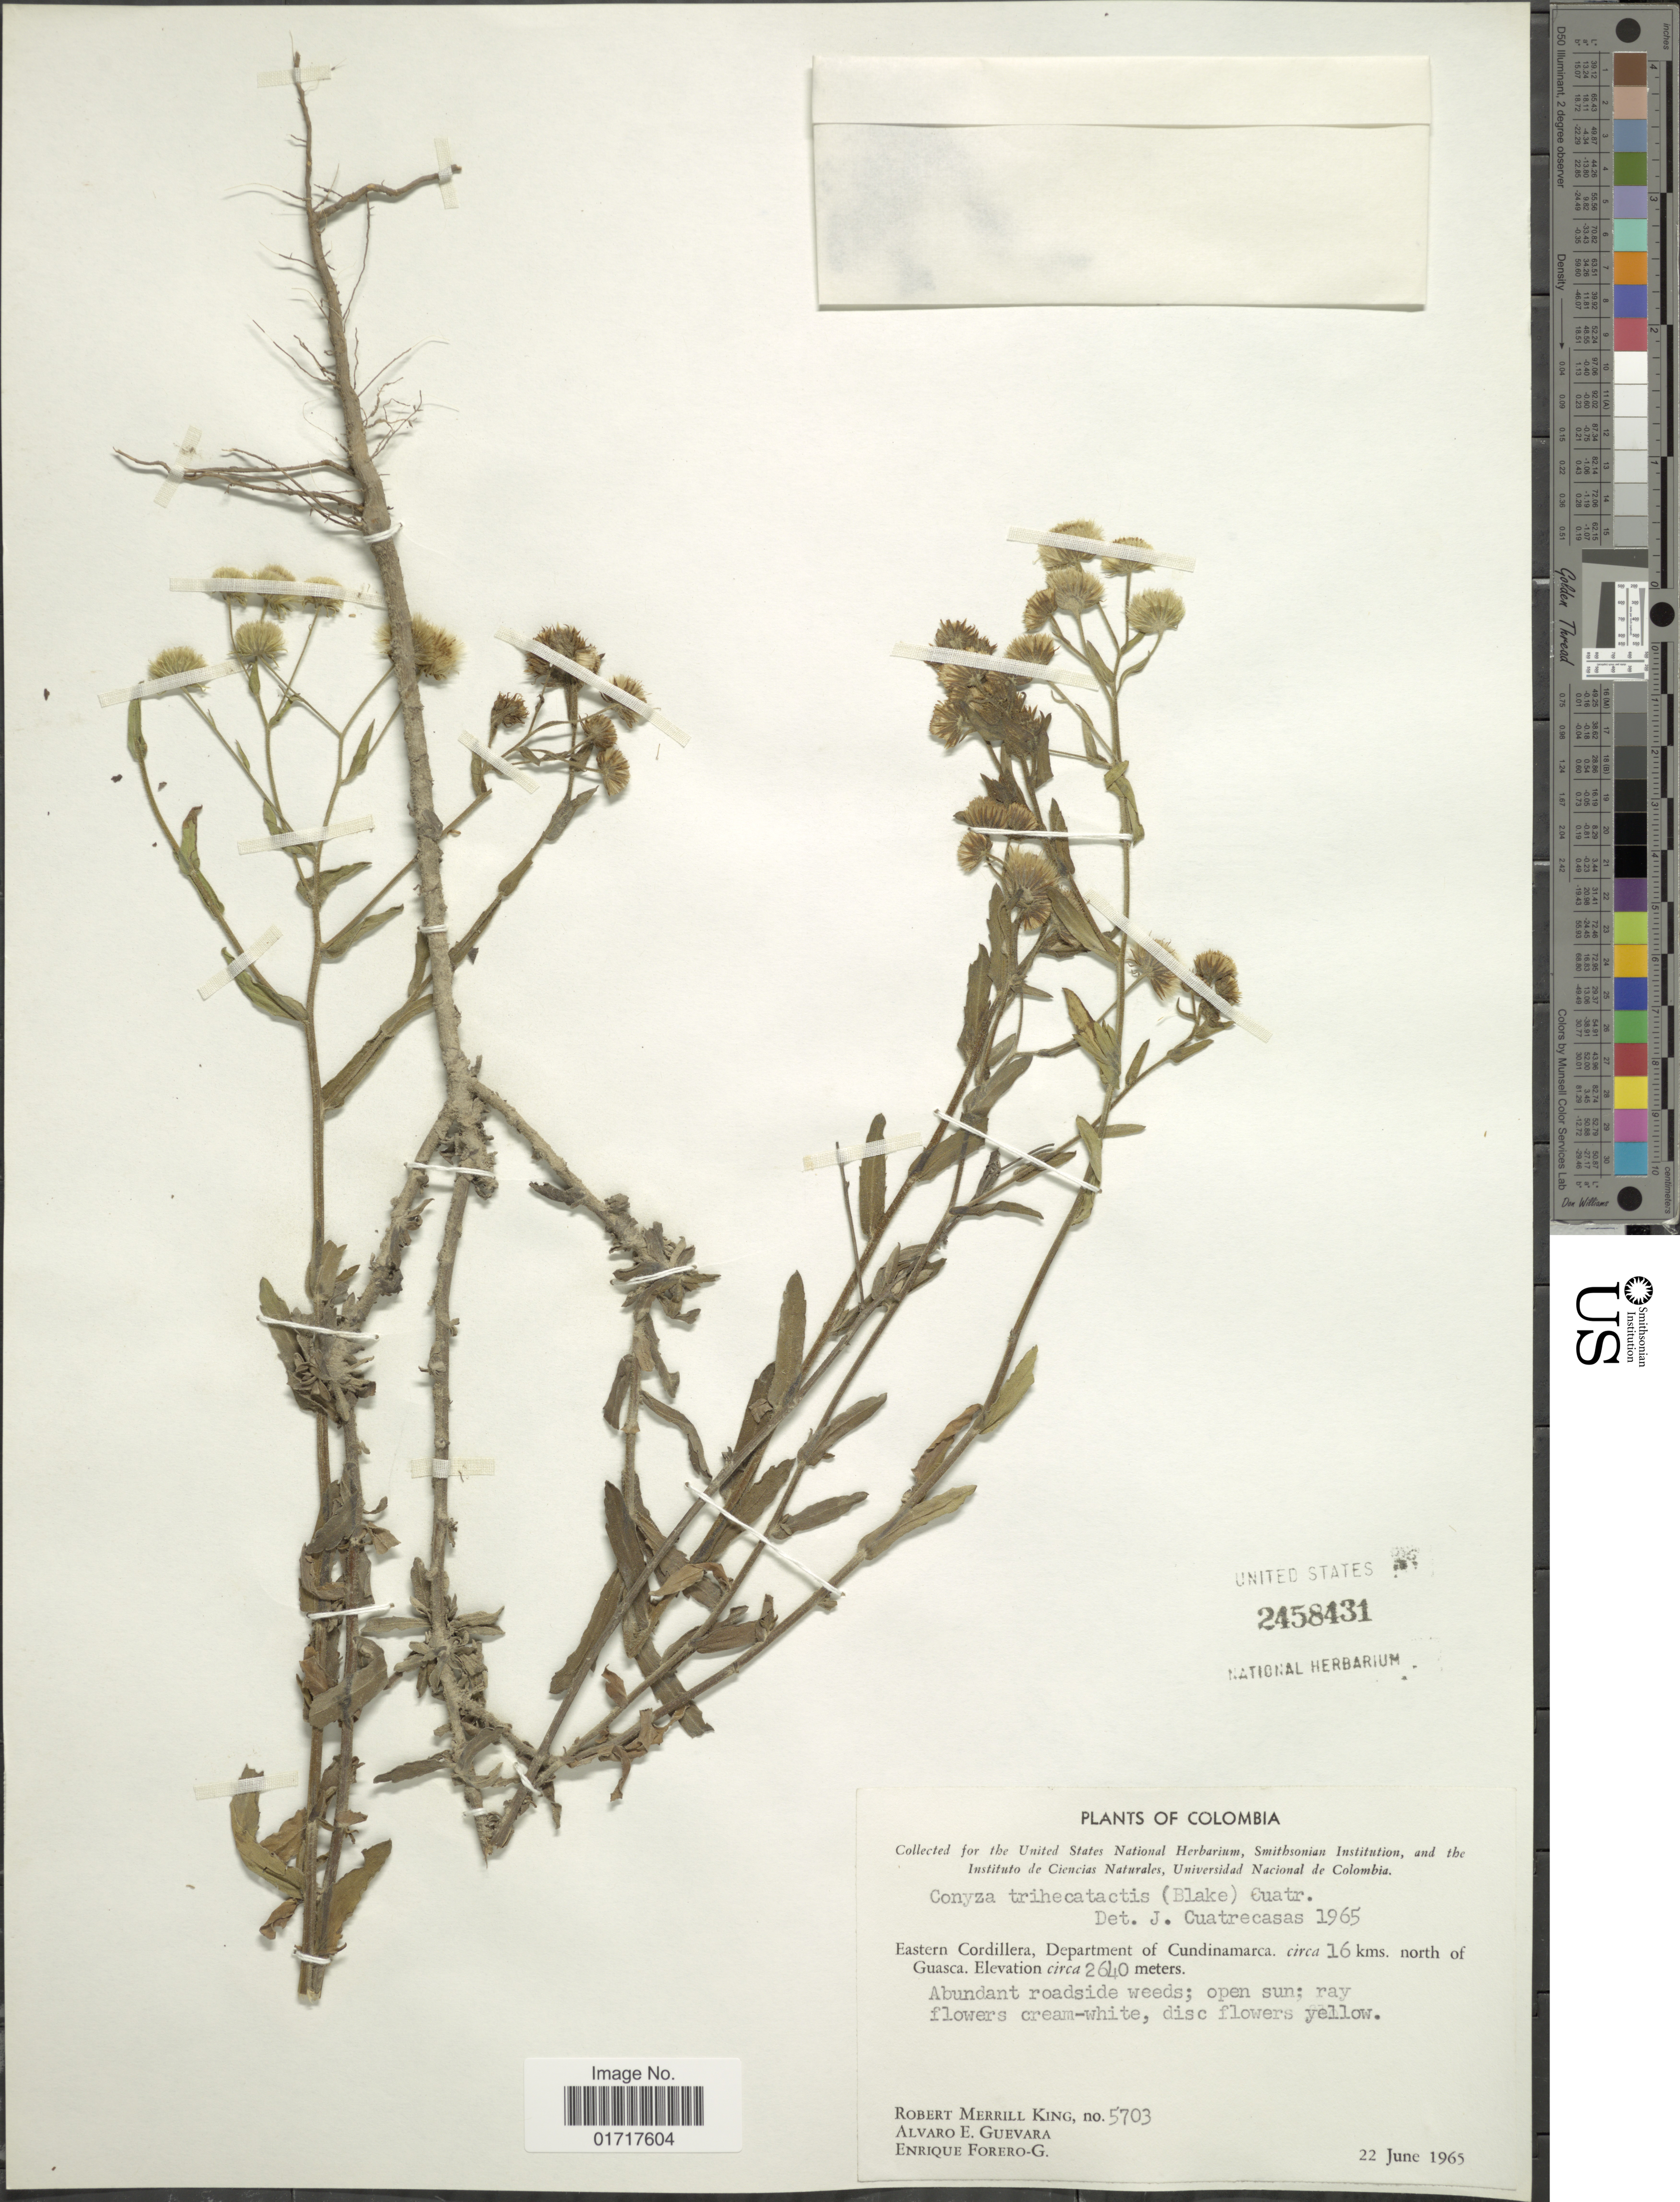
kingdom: Plantae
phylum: Tracheophyta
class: Magnoliopsida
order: Asterales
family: Asteraceae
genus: Conyza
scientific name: Conyza trihecatactis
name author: (S.F. Blake) Cuatrec.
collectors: R. M. King, A. E. Guevara & E. Forero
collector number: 5703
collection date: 1965-06-22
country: Colombia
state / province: Cundinamarca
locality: Eastern Cordillera, Department of Cundinamarca, circa 16 kms. north of Guasca.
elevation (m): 2640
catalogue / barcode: US 2458431